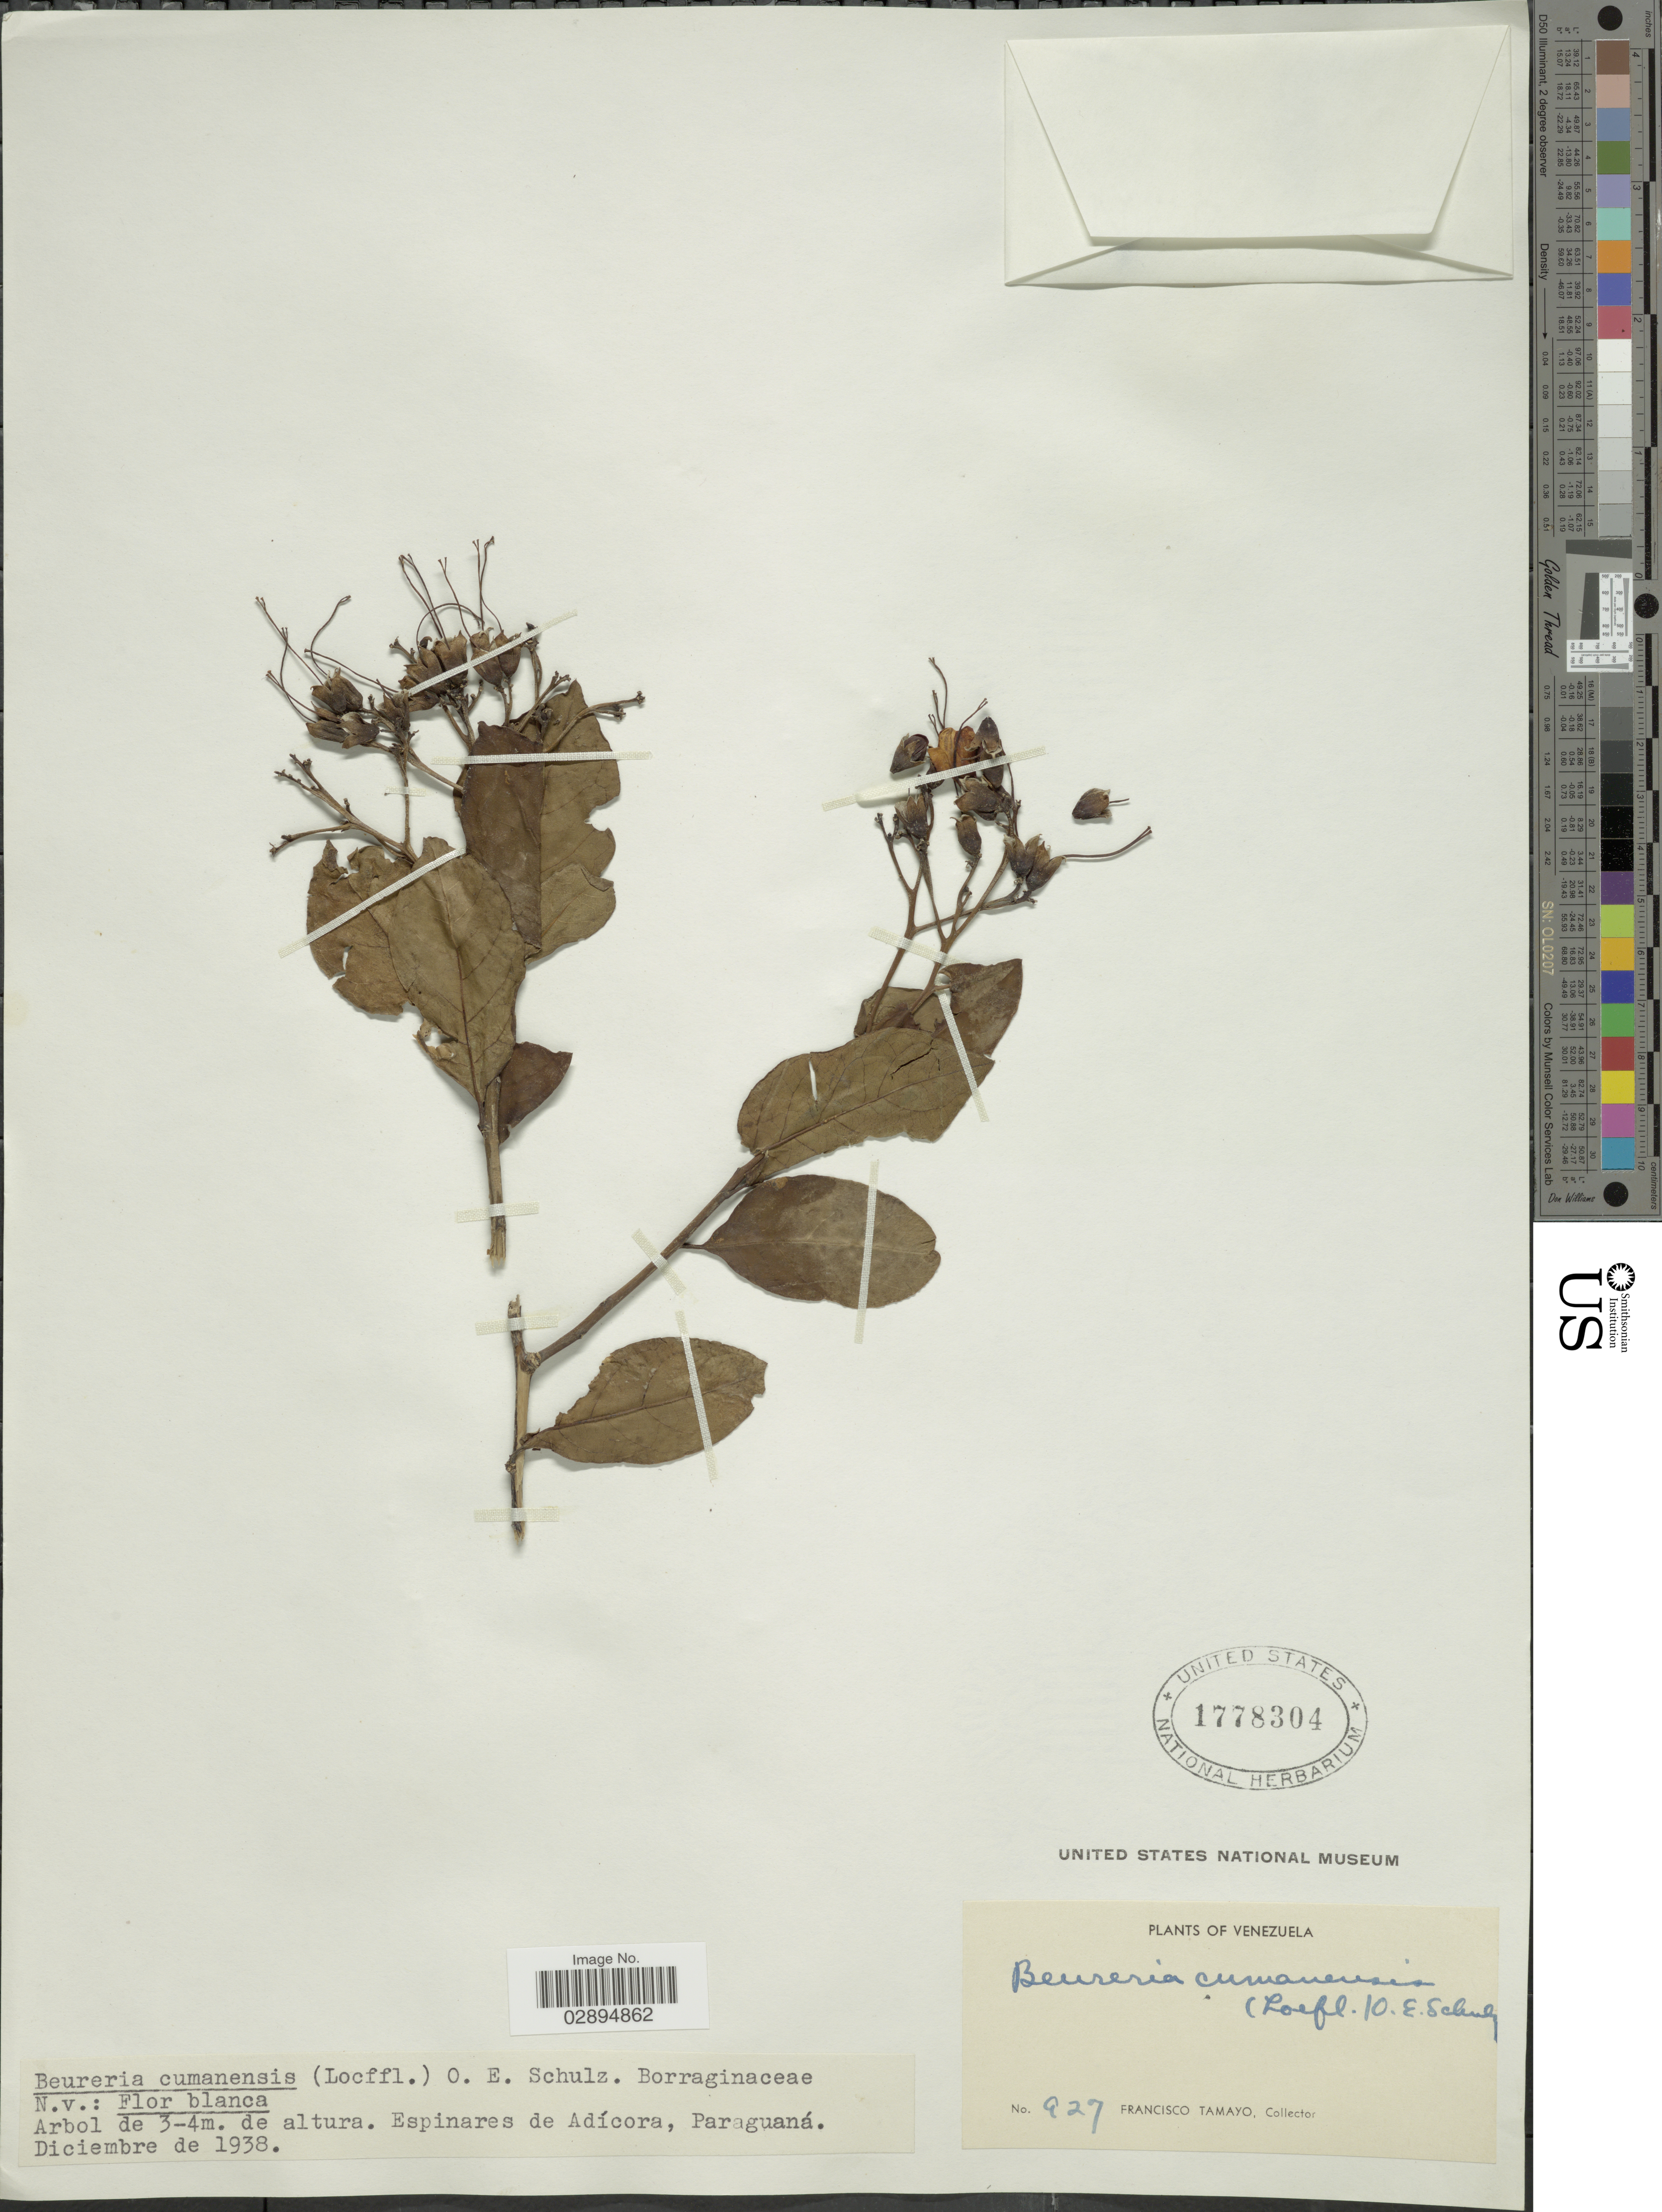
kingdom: Plantae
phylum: Tracheophyta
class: Magnoliopsida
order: Boraginales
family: Ehretiaceae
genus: Bourreria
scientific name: Bourreria exsucca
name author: (L.) Jacq.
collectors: F. Tamayo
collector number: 927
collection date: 1938-12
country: Venezuela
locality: Espinares de Adícora, Paraguaná.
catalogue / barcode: US 1778304